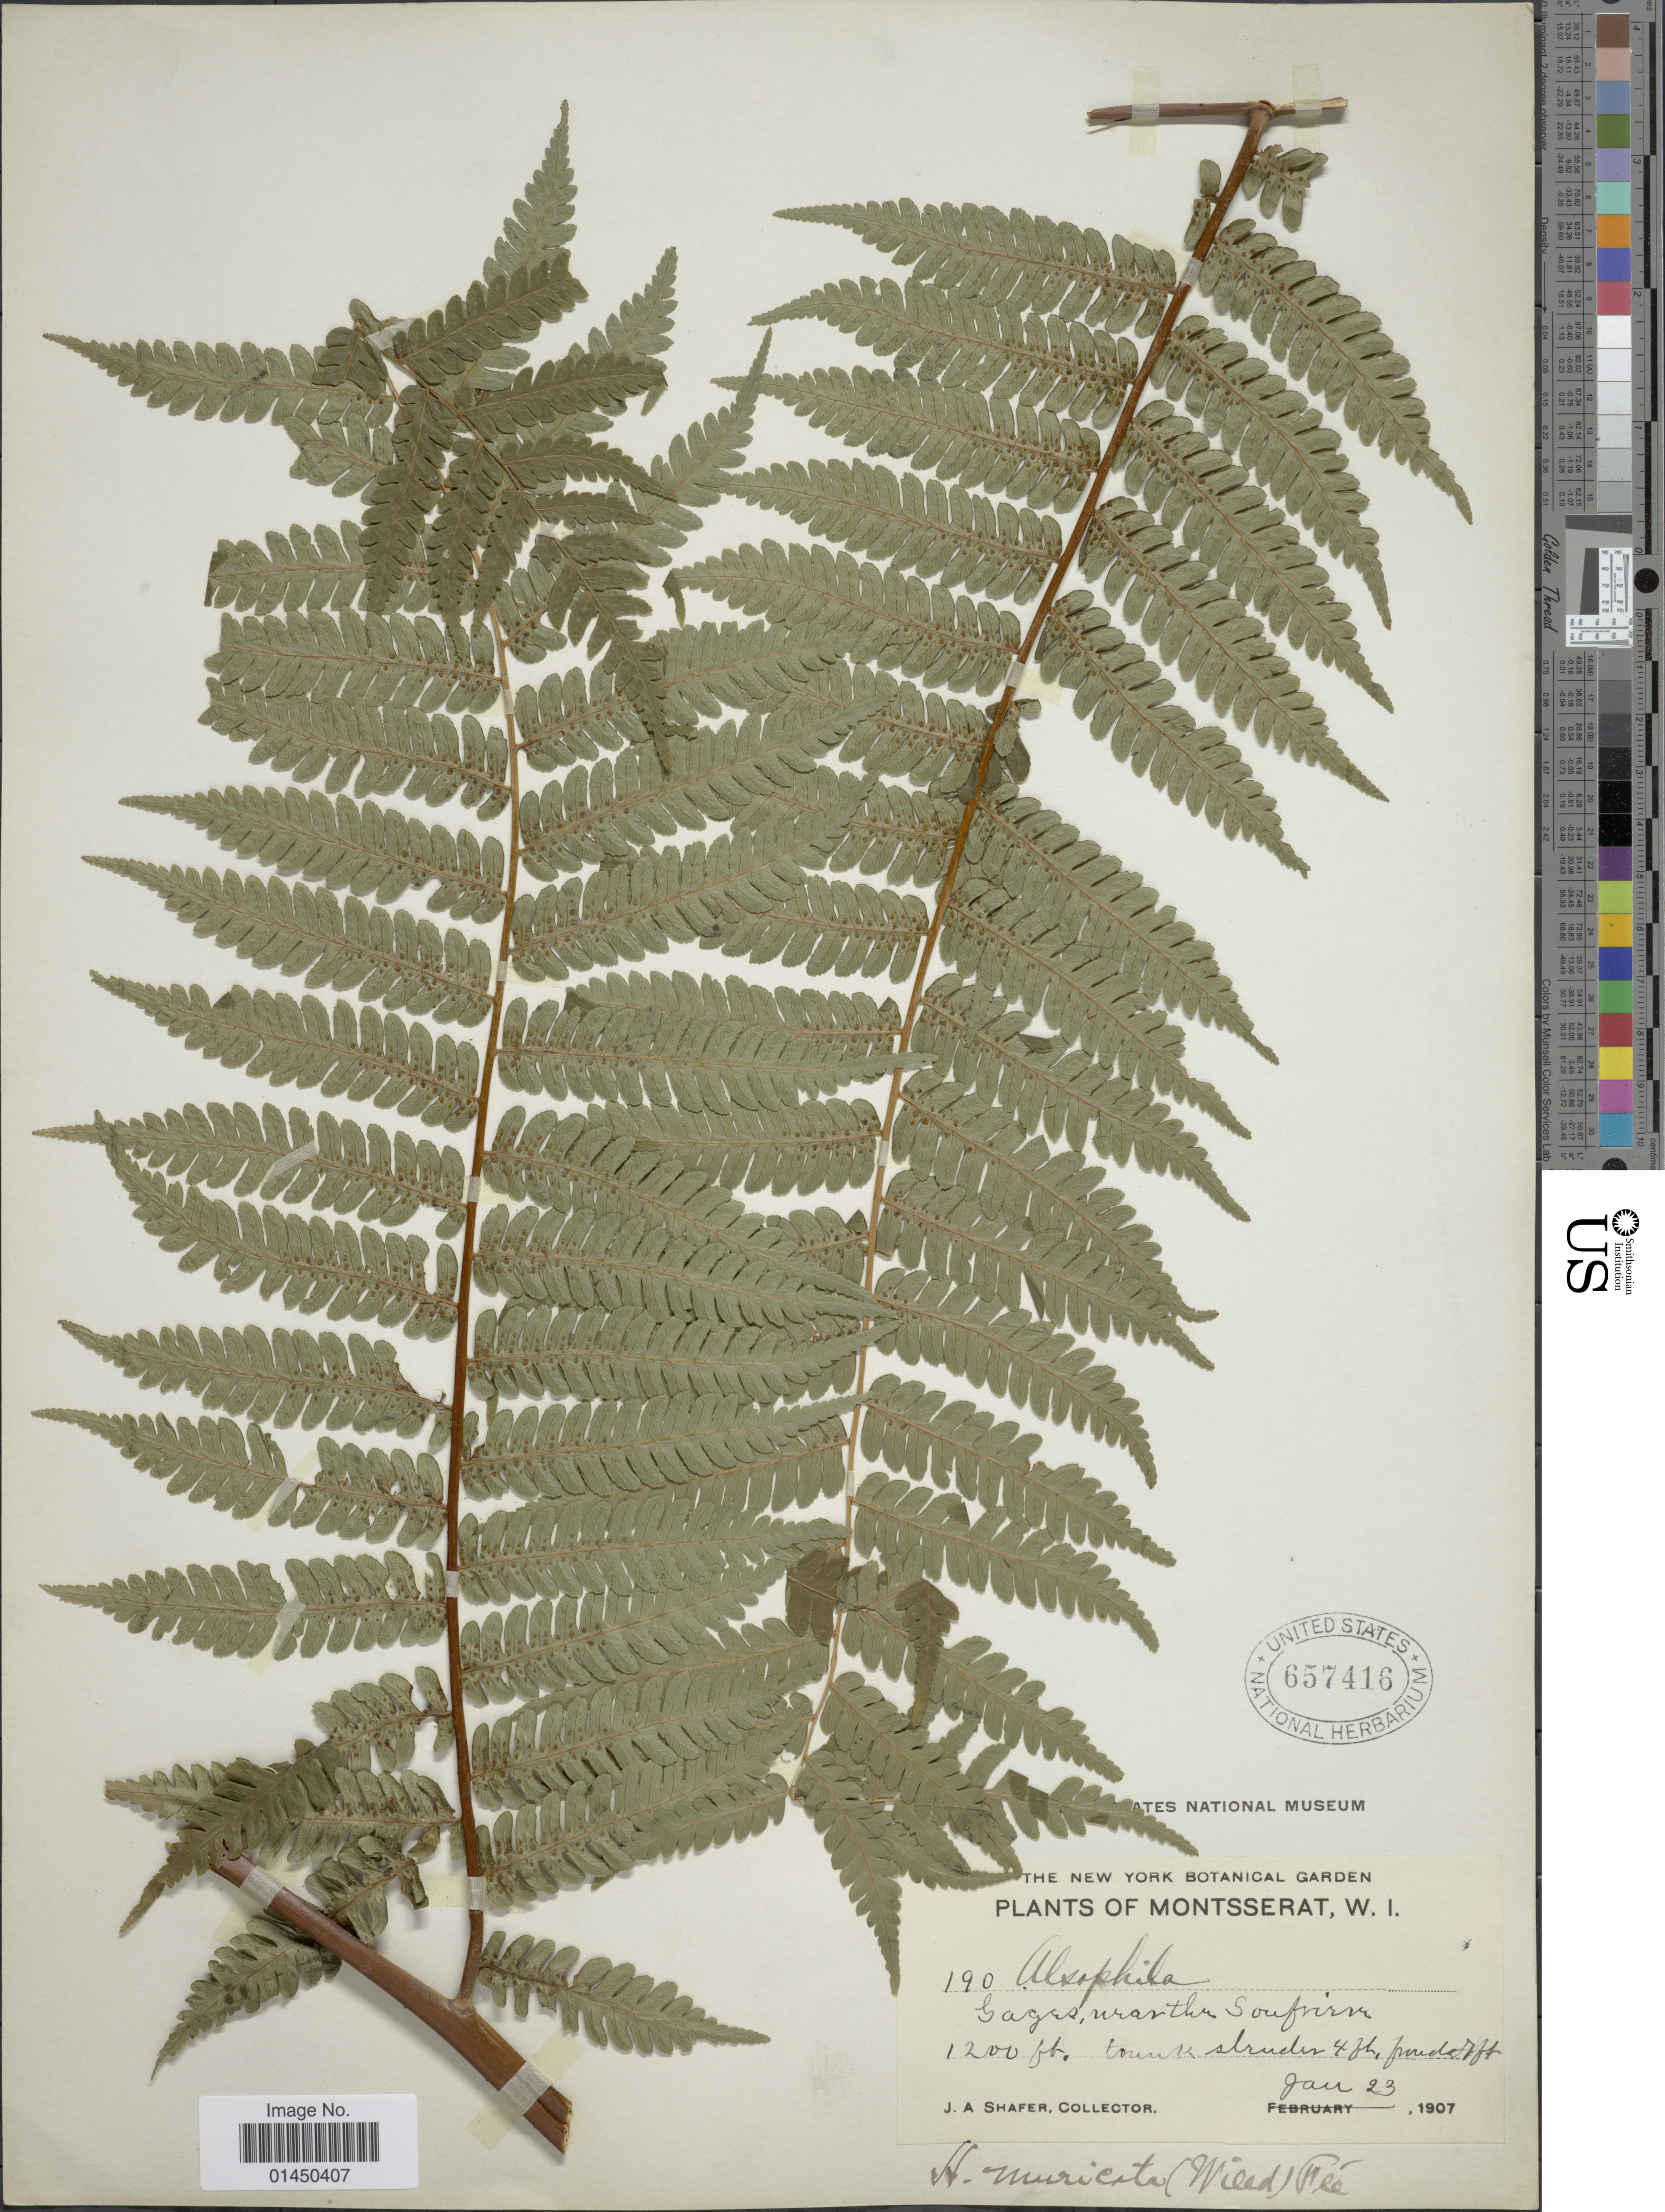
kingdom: Plantae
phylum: Tracheophyta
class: Polypodiopsida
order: Cyatheales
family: Cyatheaceae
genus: Cyathea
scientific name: Cyathea muricata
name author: (Willd.) Fée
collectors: J. A. Shafer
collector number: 190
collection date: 1907-01-23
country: Montserrat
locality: Gagas, Northern Soufriere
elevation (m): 366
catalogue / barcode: US 657416